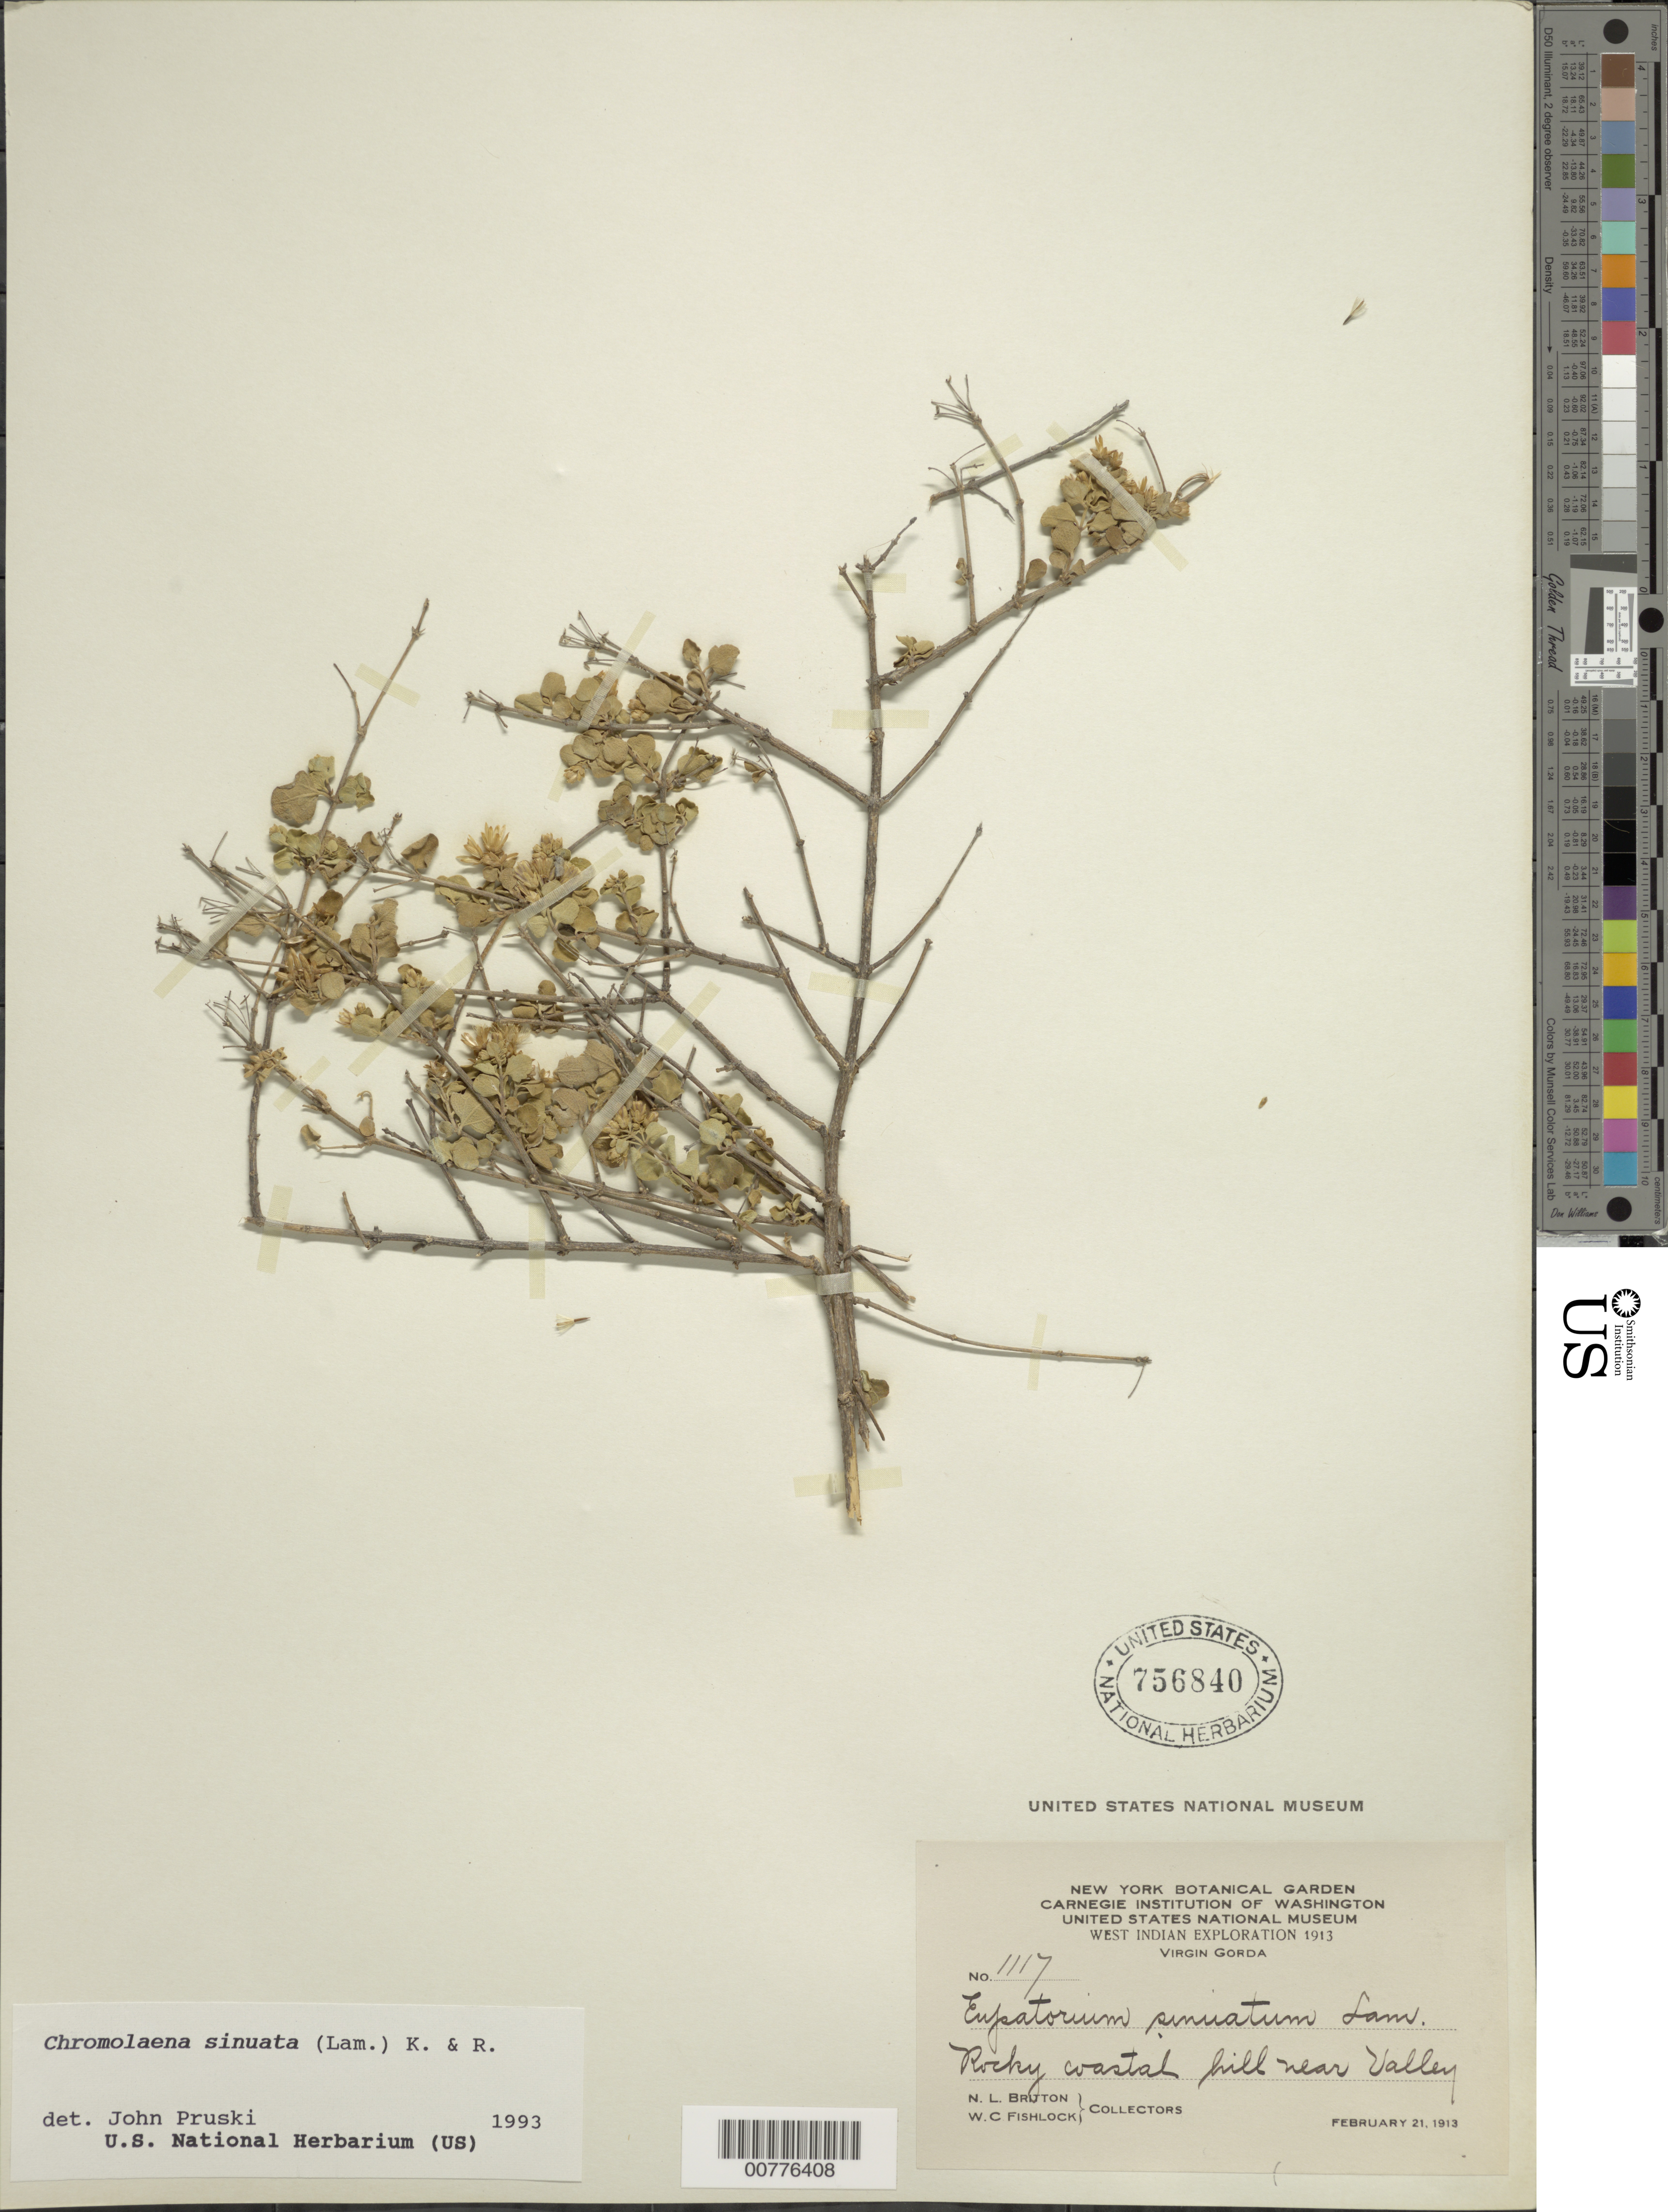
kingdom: Plantae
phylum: Tracheophyta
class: Magnoliopsida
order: Asterales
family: Asteraceae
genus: Chromolaena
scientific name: Chromolaena sinuata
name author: (Lam.) R.M. King & H. Rob.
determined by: Pruski, J. F.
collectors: N. Britton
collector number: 1117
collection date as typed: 21 Feb 1913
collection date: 1913-02-21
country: British Virgin Islands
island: Virgin Gorda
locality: Roacky coastal hill near Valley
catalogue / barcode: US 756840